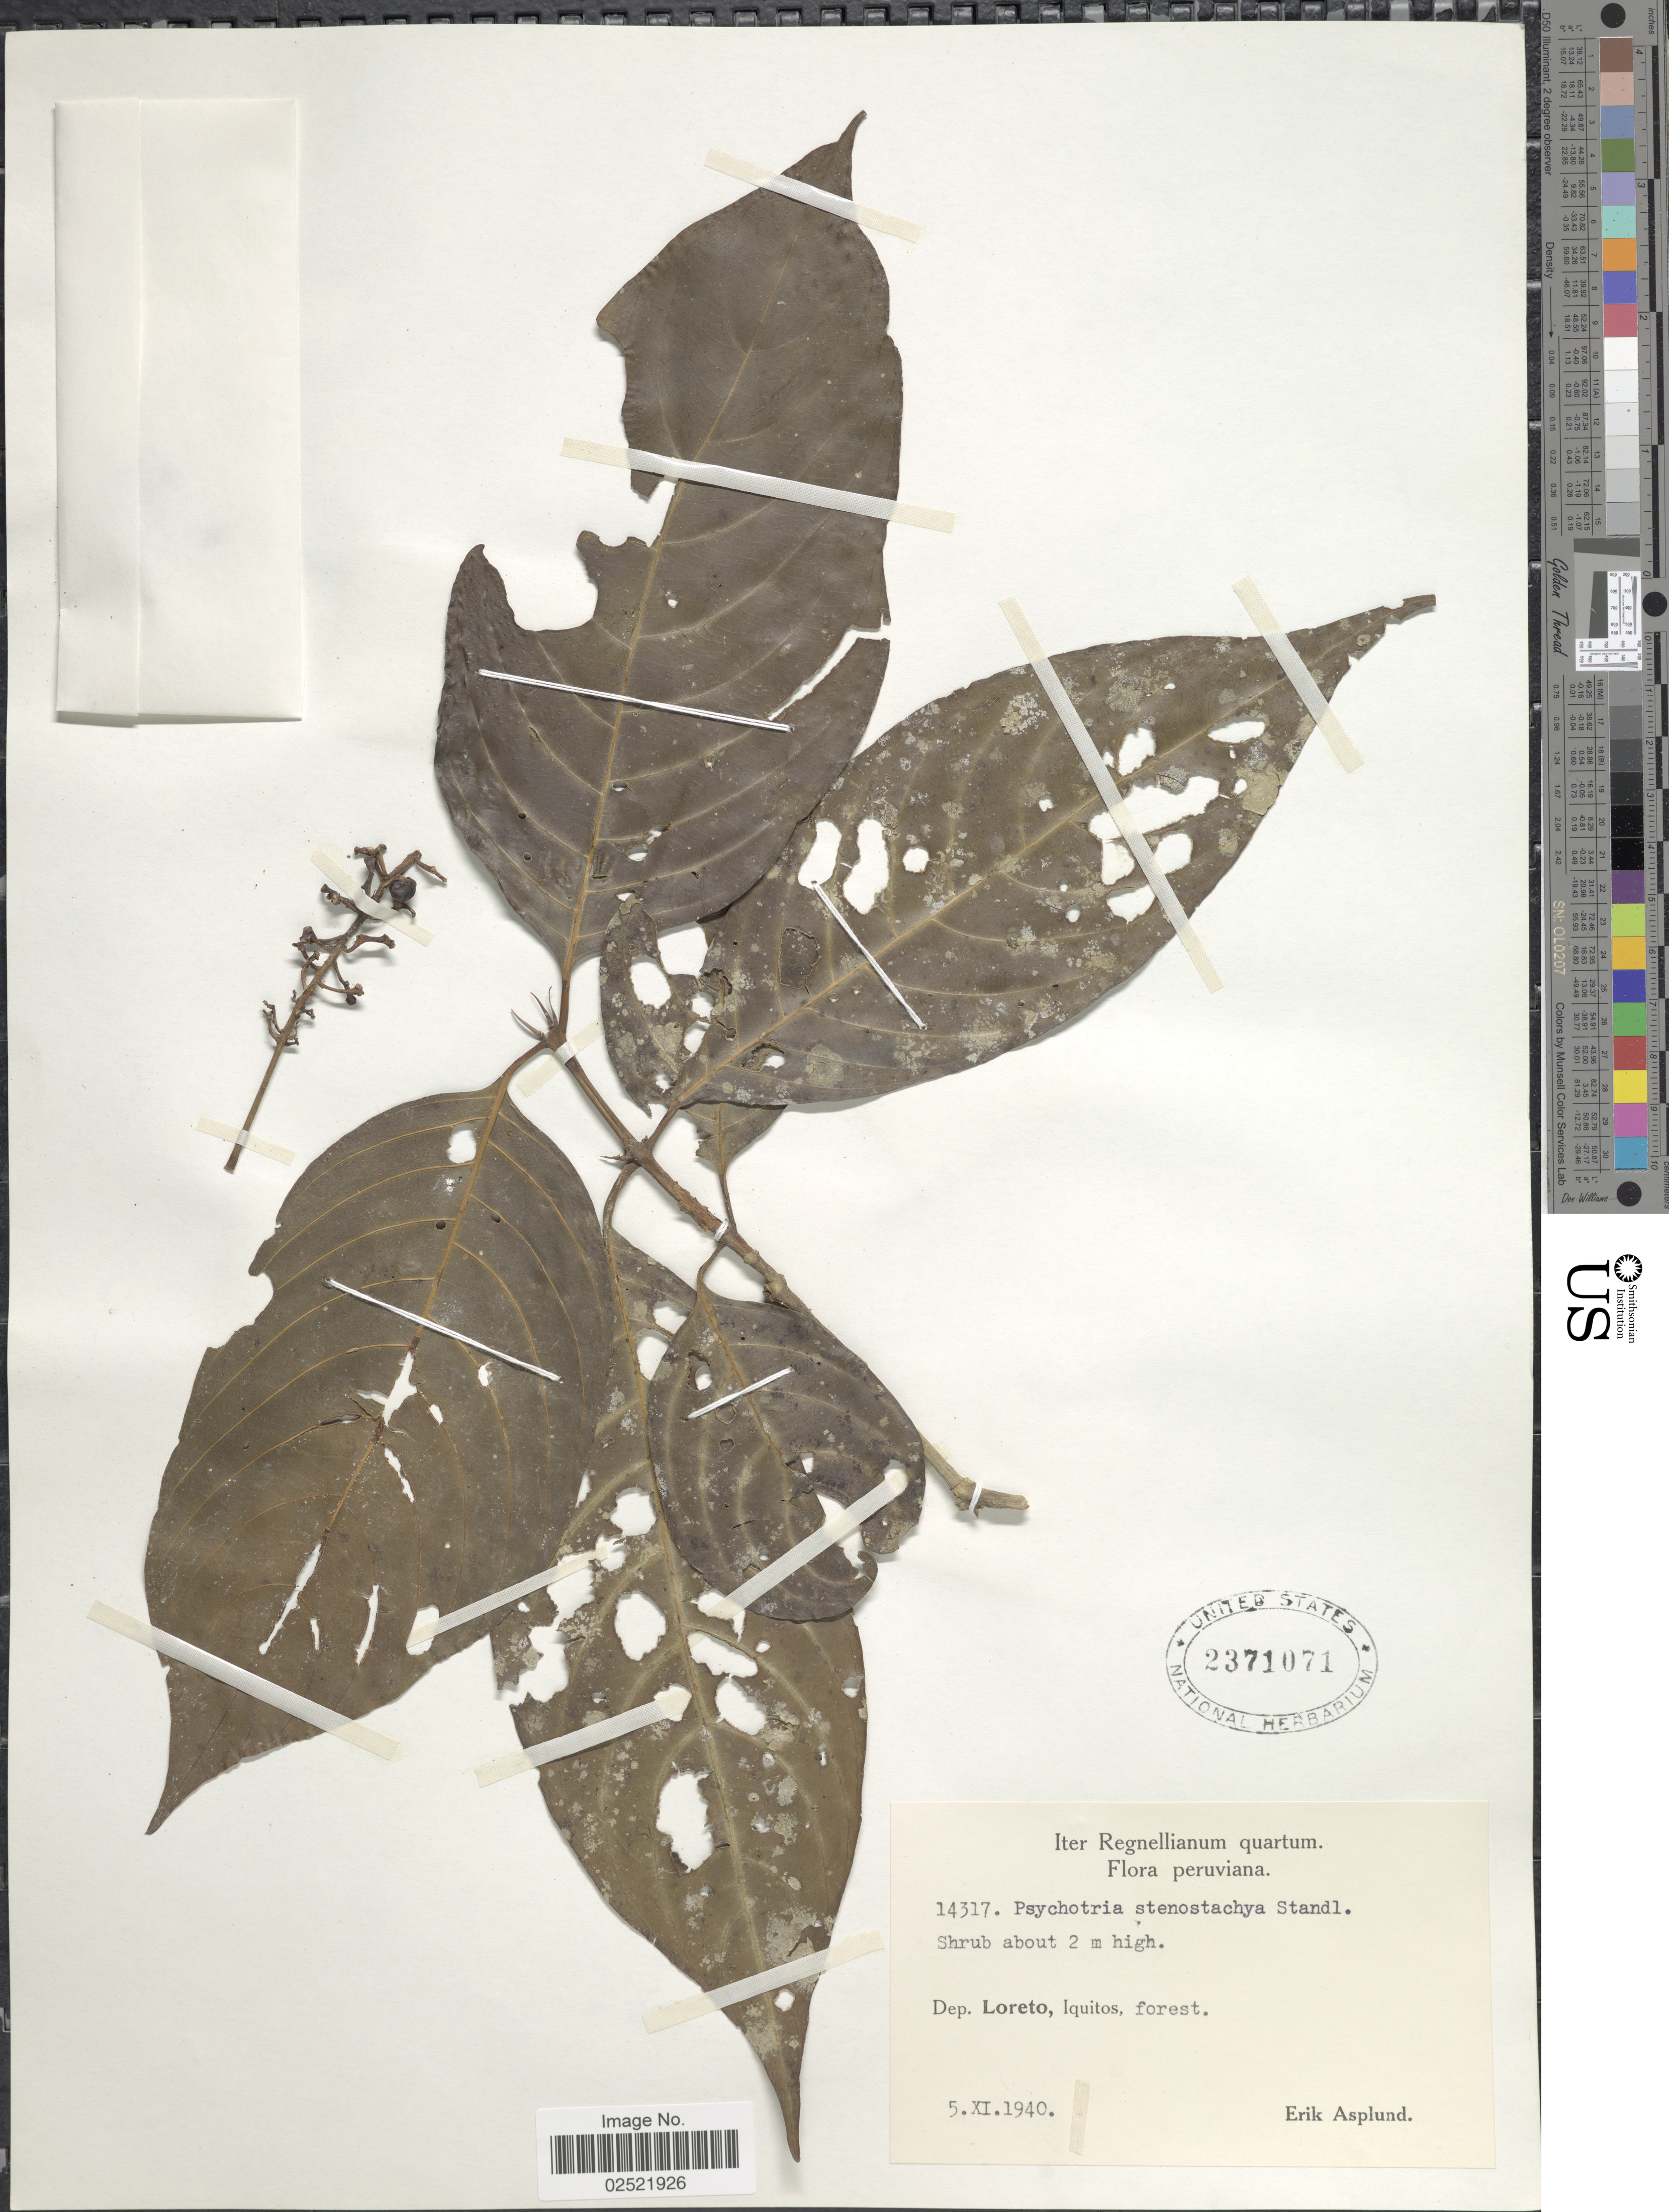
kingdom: Plantae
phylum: Tracheophyta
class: Magnoliopsida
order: Gentianales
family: Rubiaceae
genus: Psychotria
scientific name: Psychotria stenostachya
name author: Standl.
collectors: E. Asplund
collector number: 14317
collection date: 1940-11-05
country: Peru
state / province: Loreto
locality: Iquitos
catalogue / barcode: US 2371071